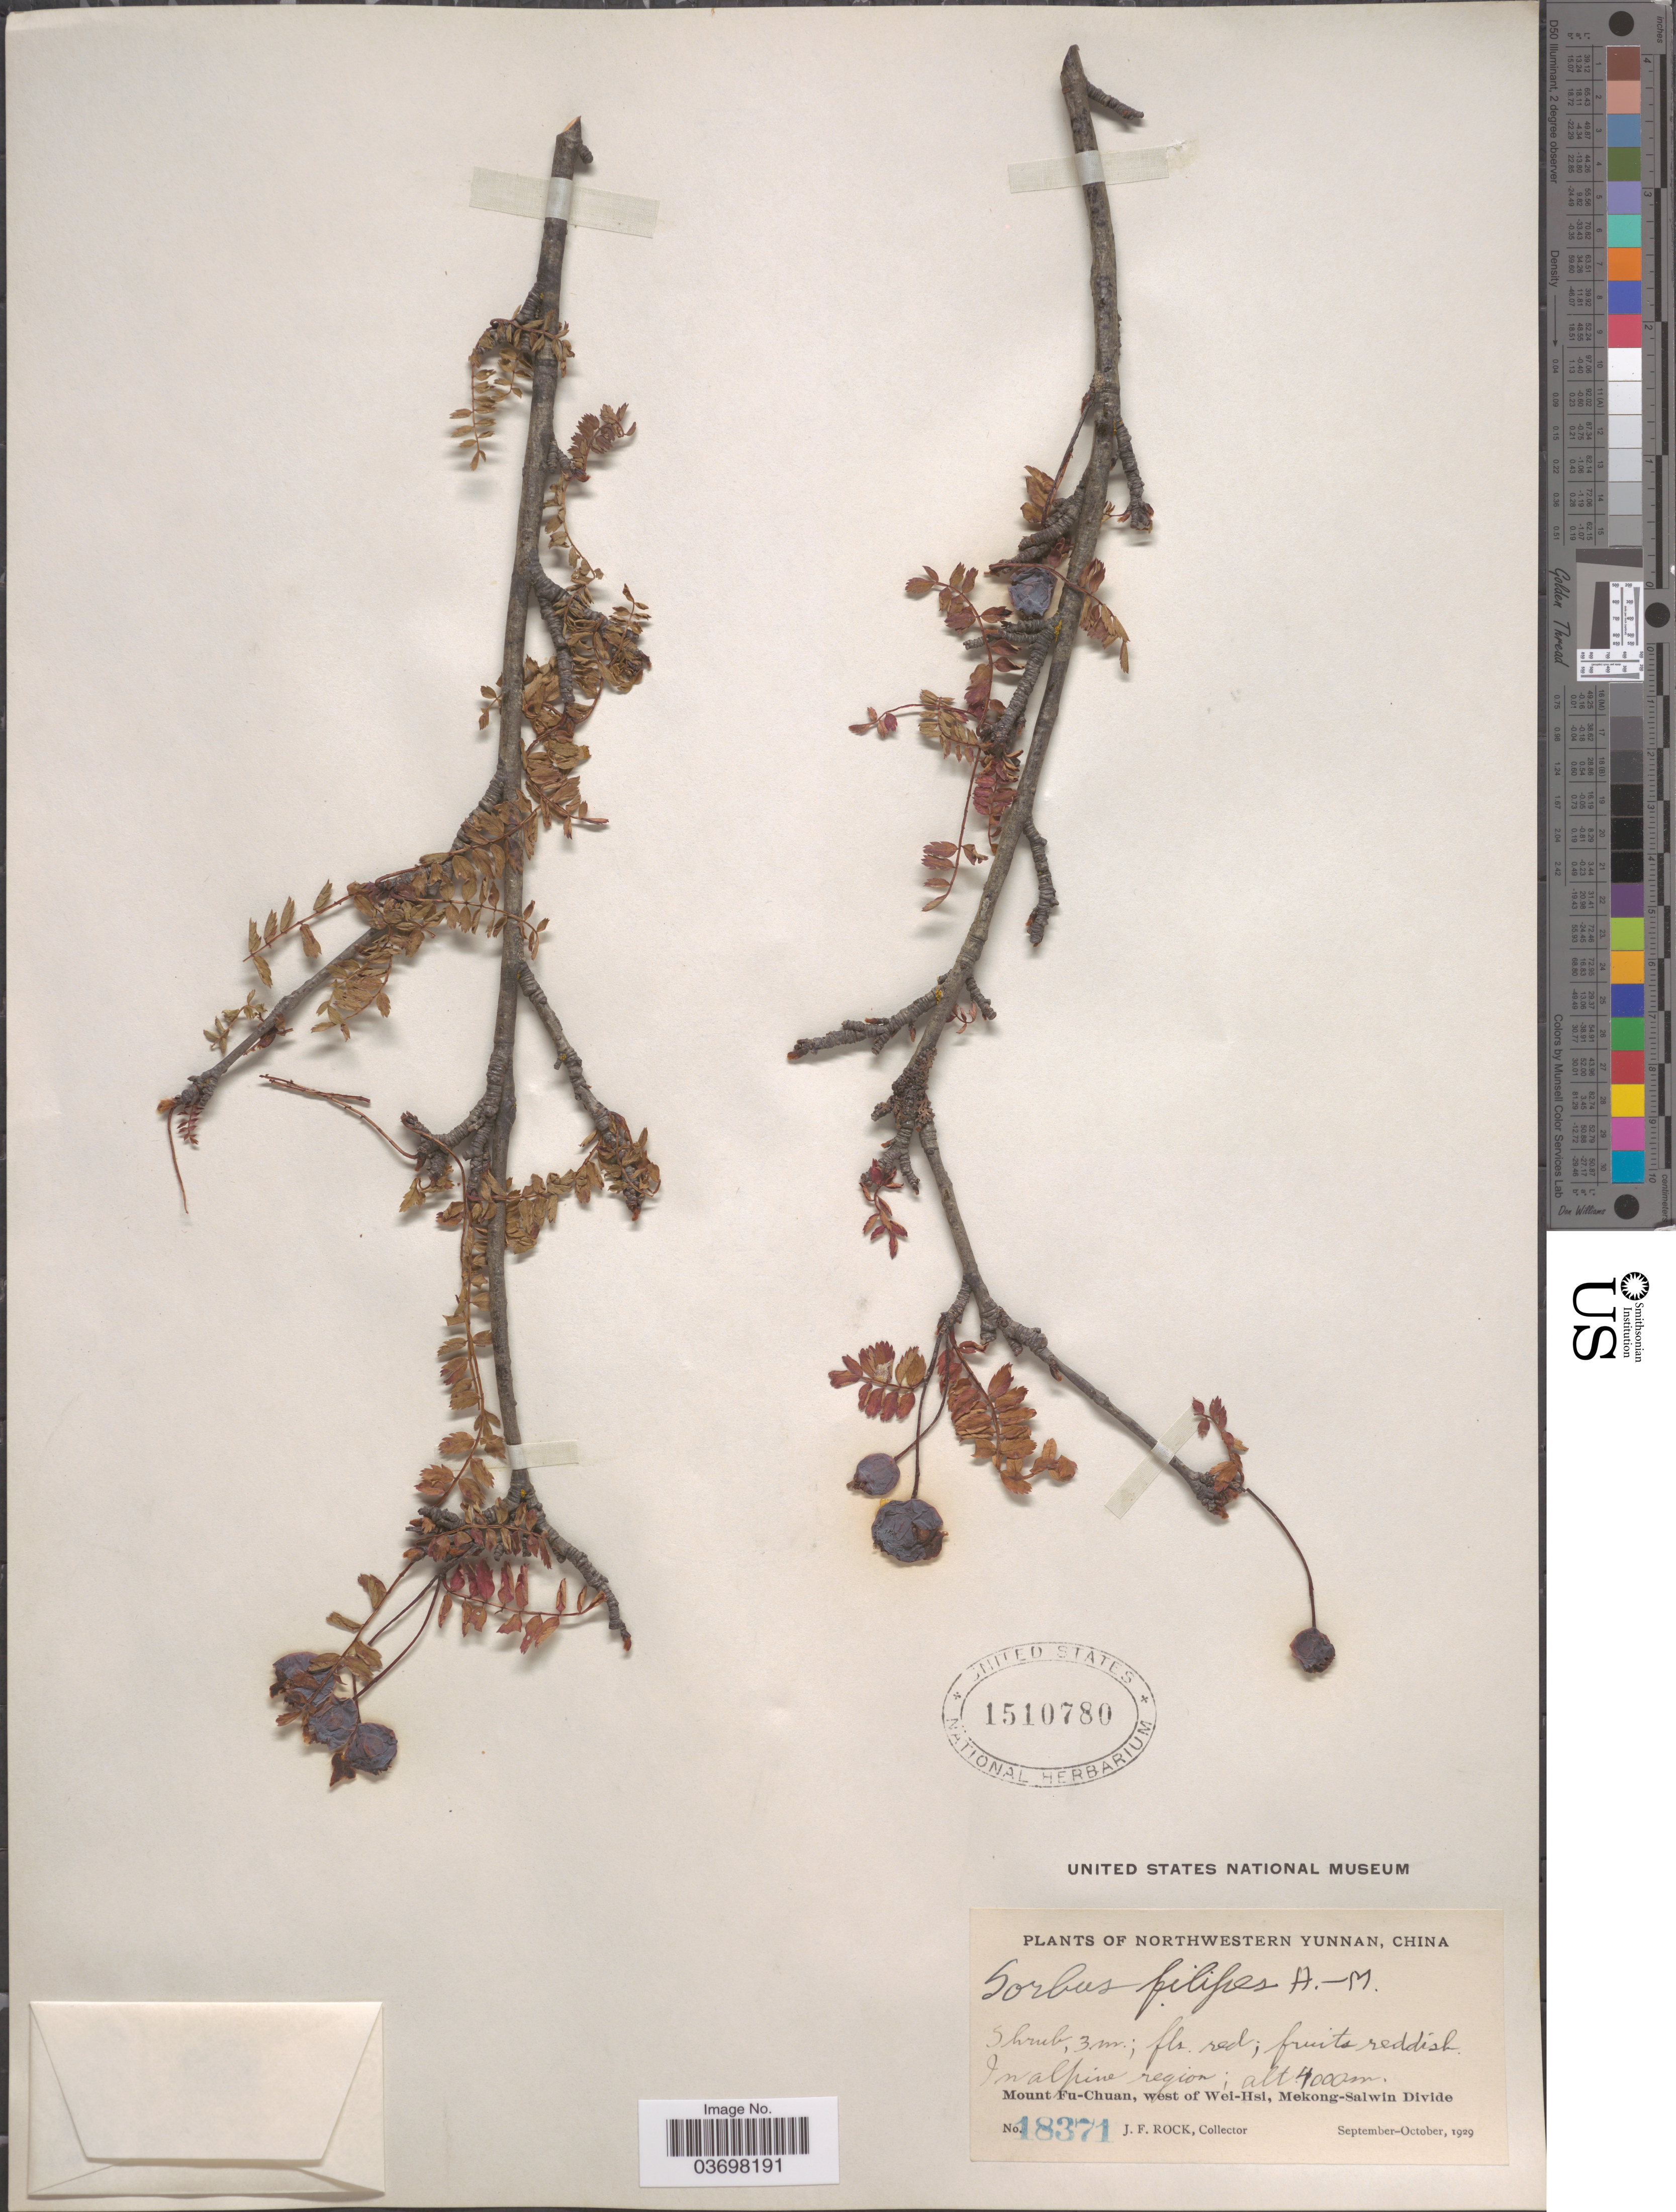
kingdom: Plantae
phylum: Tracheophyta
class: Magnoliopsida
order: Rosales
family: Rosaceae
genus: Sorbus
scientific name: Sorbus filipes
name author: Hand.-Mazz.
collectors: J. Rock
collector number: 18371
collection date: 1929-09/1929-10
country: China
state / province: Yunnan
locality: Northwestern Yunnan. In alpine region. Mount Fu-Chuan, west of Wei-Hsi, Mekong-Salwin Divide.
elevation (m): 4000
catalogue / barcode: US 1510780